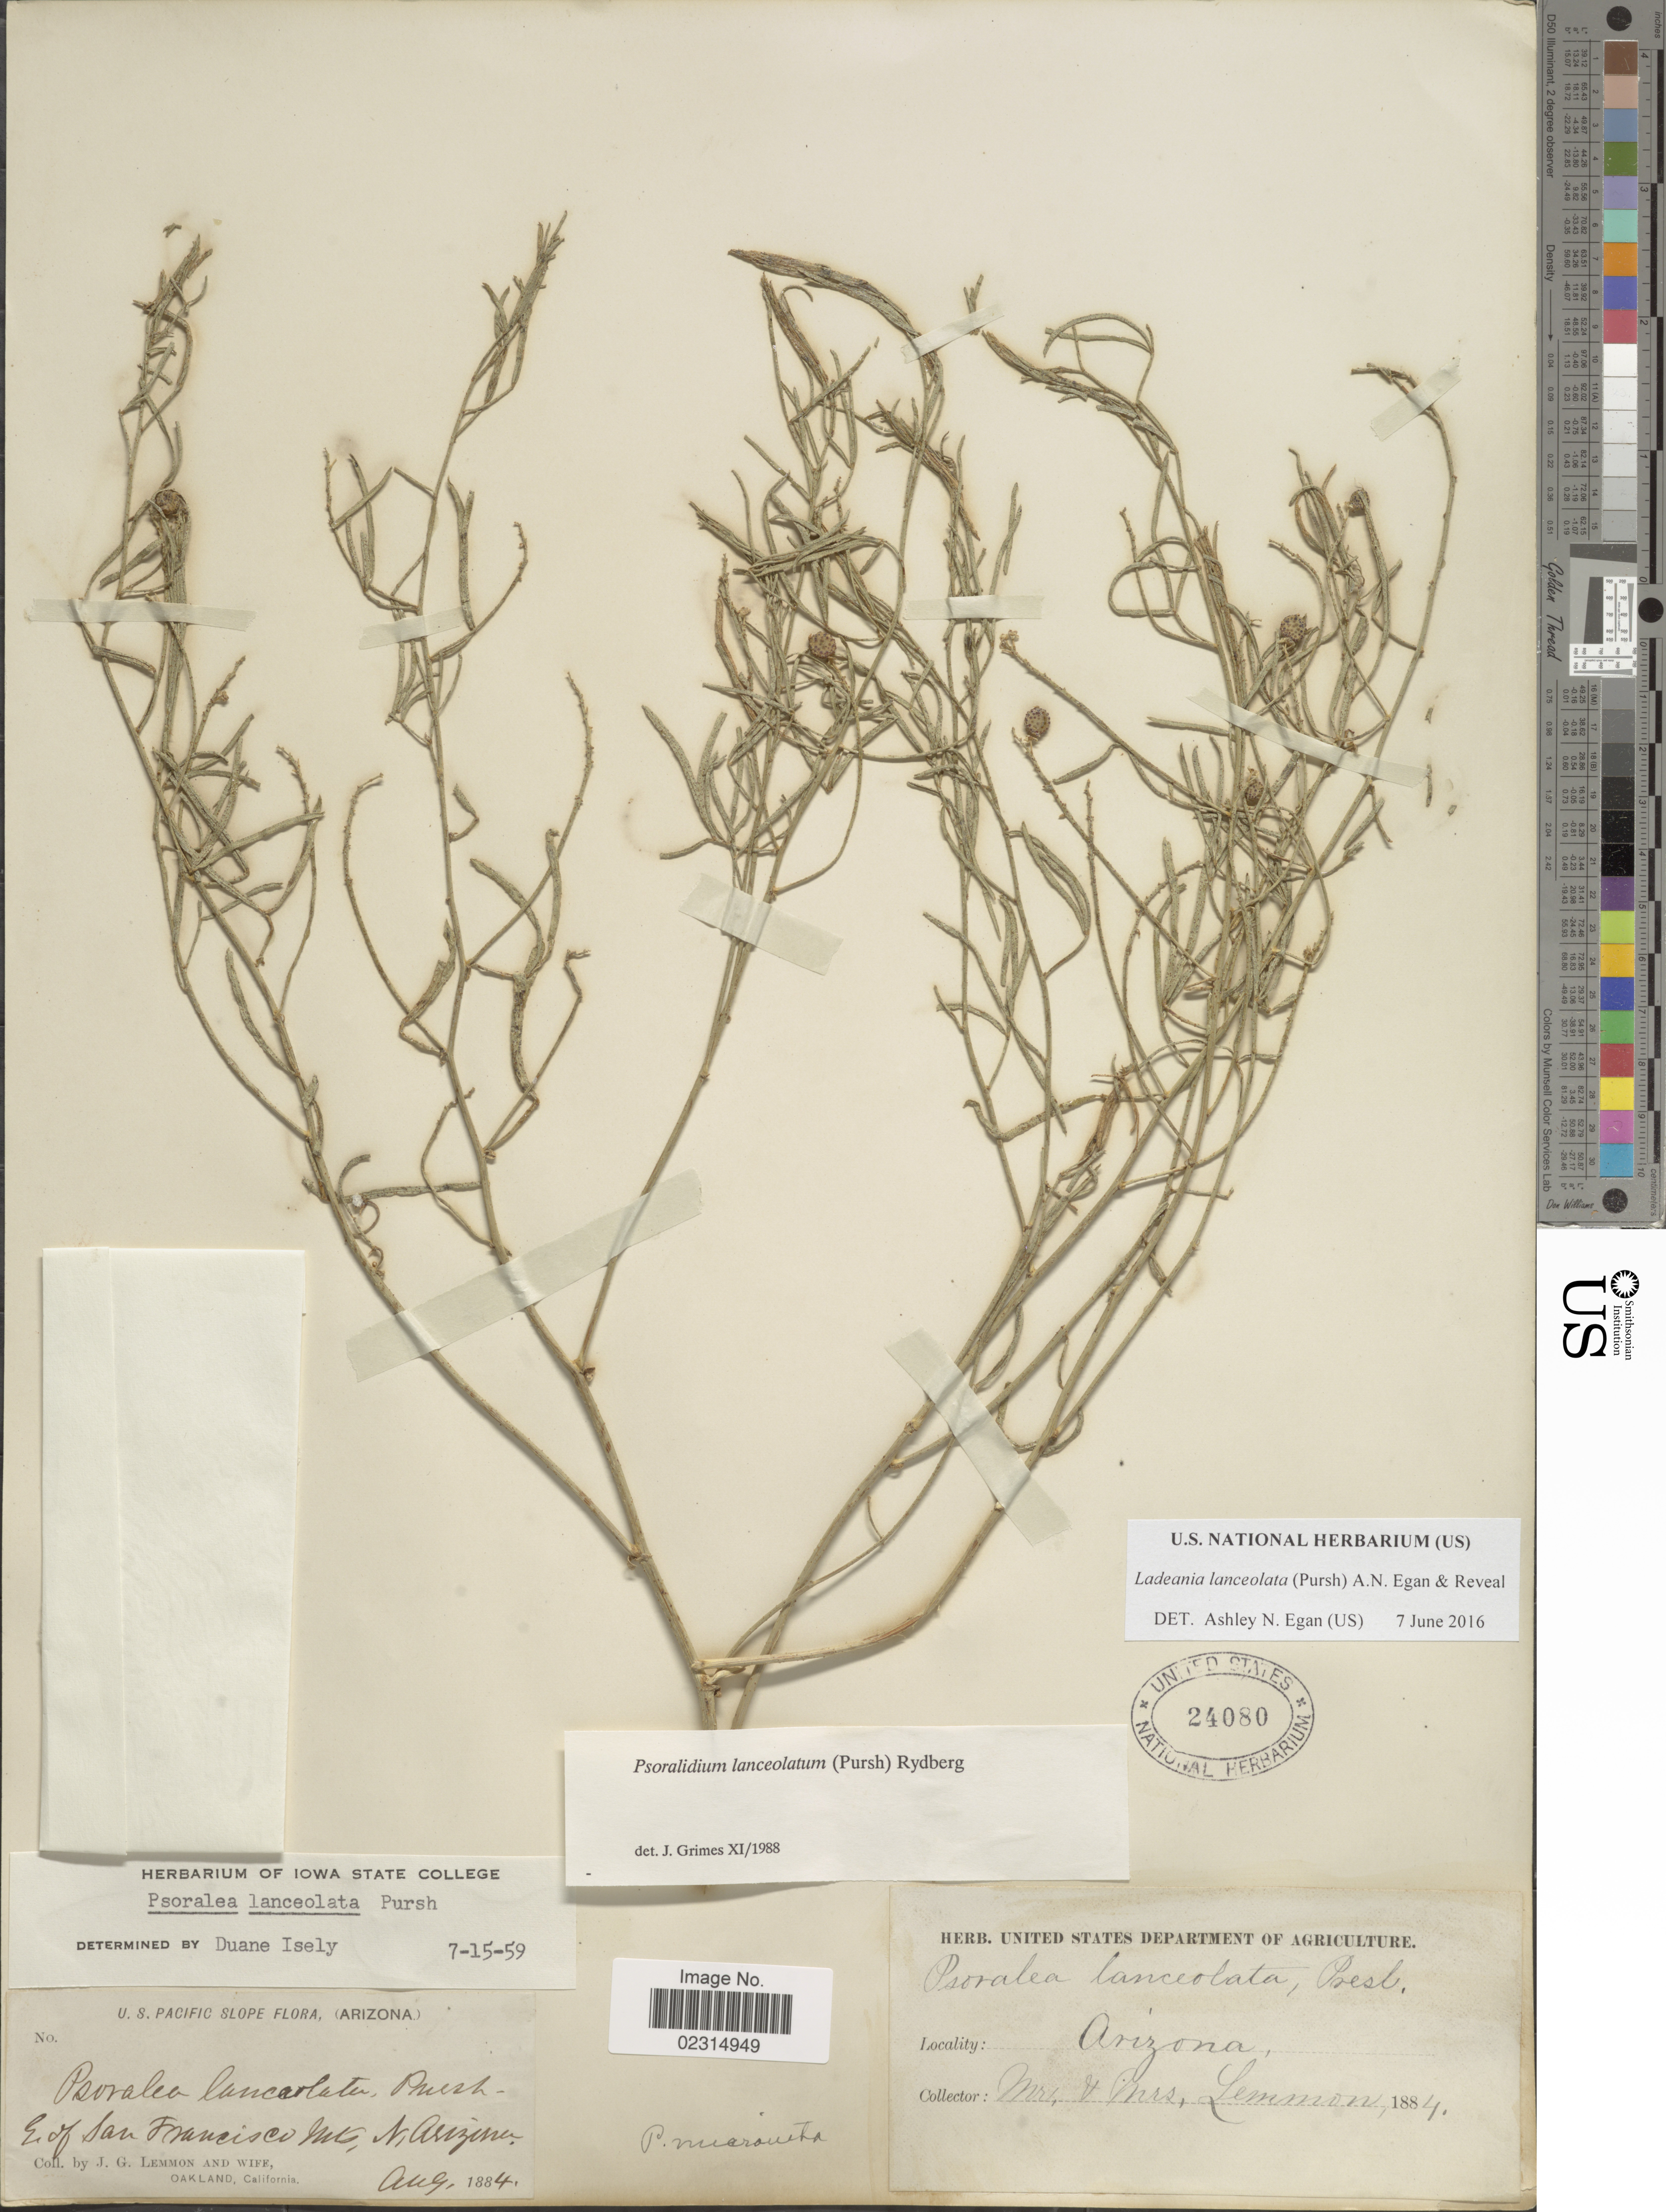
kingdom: Plantae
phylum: Tracheophyta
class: Magnoliopsida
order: Fabales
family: Fabaceae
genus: Ladeania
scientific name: Ladeania lanceolata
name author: (Pursh) A.N. Egan & Reveal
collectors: J. Lemmon & Mrs. J. G. Lemmon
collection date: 1884-08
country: United States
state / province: Arizona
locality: U.S. Pacific Slope, E of San Francisco Mts, N. Arizona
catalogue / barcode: US 24080